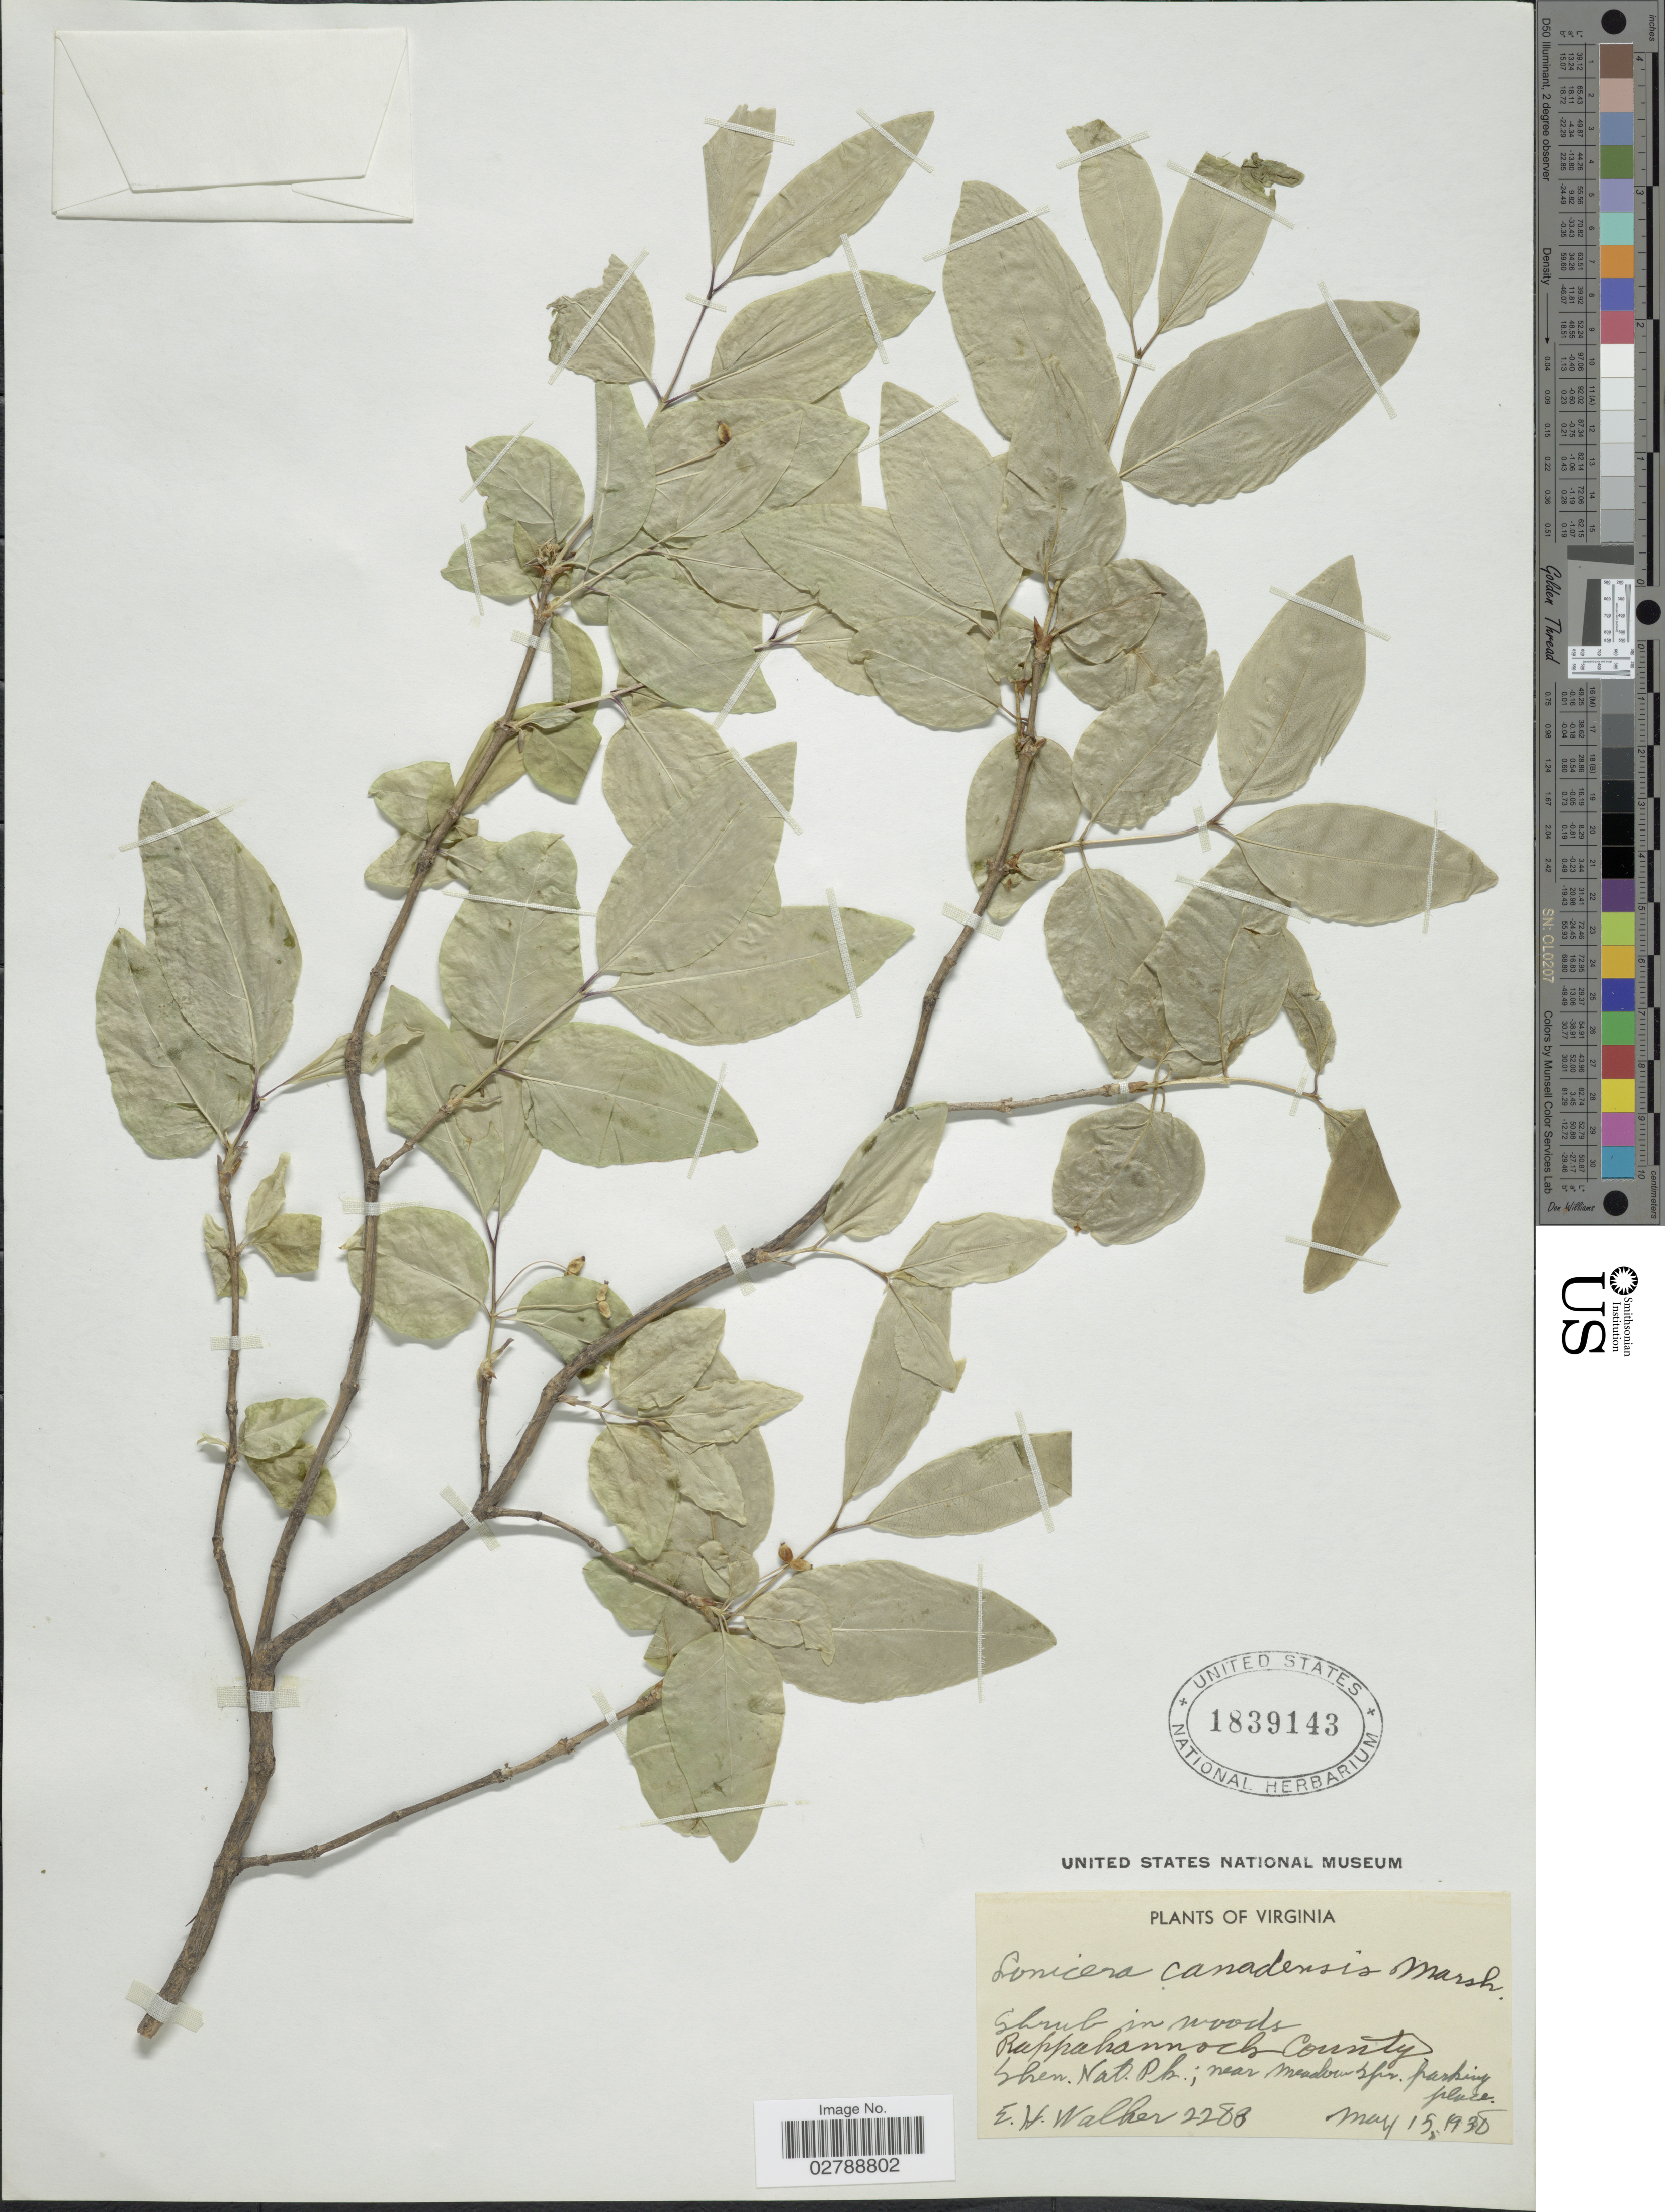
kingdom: Plantae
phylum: Tracheophyta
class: Magnoliopsida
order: Dipsacales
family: Caprifoliaceae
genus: Lonicera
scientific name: Lonicera canadensis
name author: Bartram & W. Bartram ex Marshall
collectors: E. H. Walker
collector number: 2288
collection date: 1938-05-15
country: United States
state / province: Virginia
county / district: Rappahannock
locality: Shen. Nat. Pk.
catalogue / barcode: US 1839143